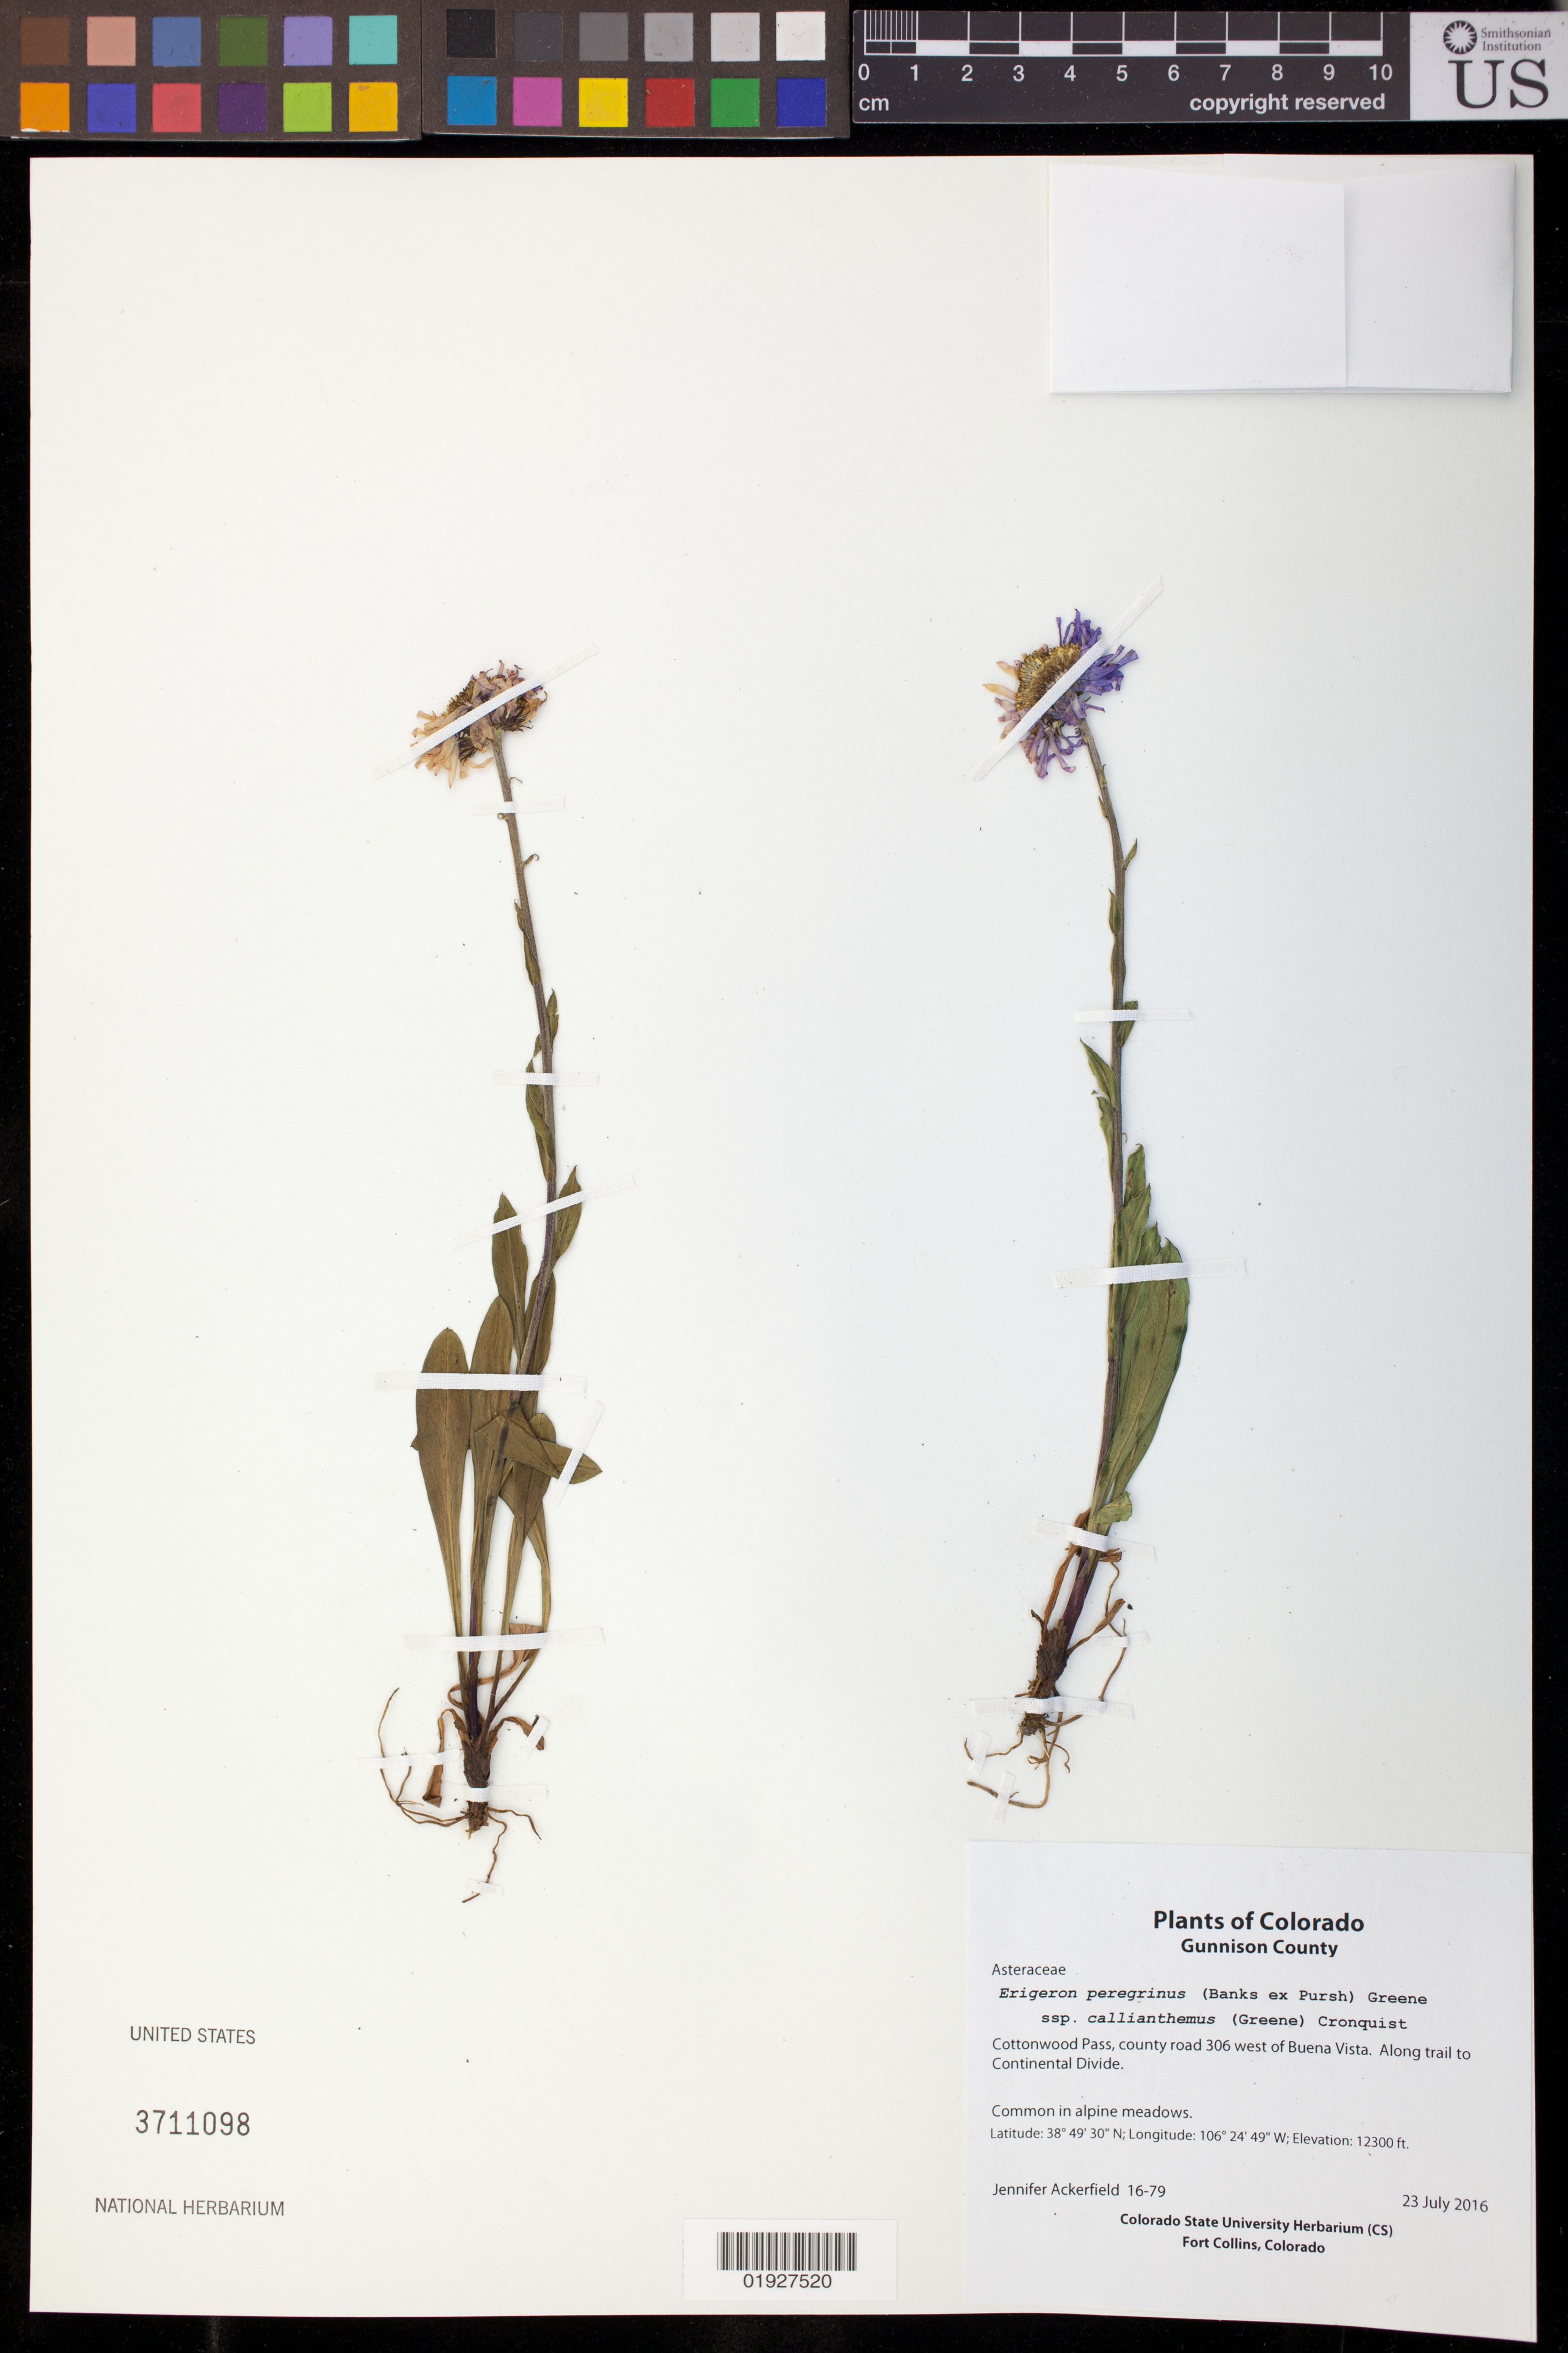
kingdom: Plantae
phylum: Tracheophyta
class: Magnoliopsida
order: Asterales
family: Asteraceae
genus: Erigeron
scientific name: Erigeron peregrinus subsp. callianthemis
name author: (Greene) Cronq.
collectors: J. Ackerfield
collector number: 16-79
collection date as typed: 23 July 2016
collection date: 2016-07-23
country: United States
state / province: Colorado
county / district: Gunnison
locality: Cottonwood Pass, county road 306 W of Buena Vista. Along trail to Continental Divide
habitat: Common in alpine meadows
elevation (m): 3749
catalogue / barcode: US 3711098